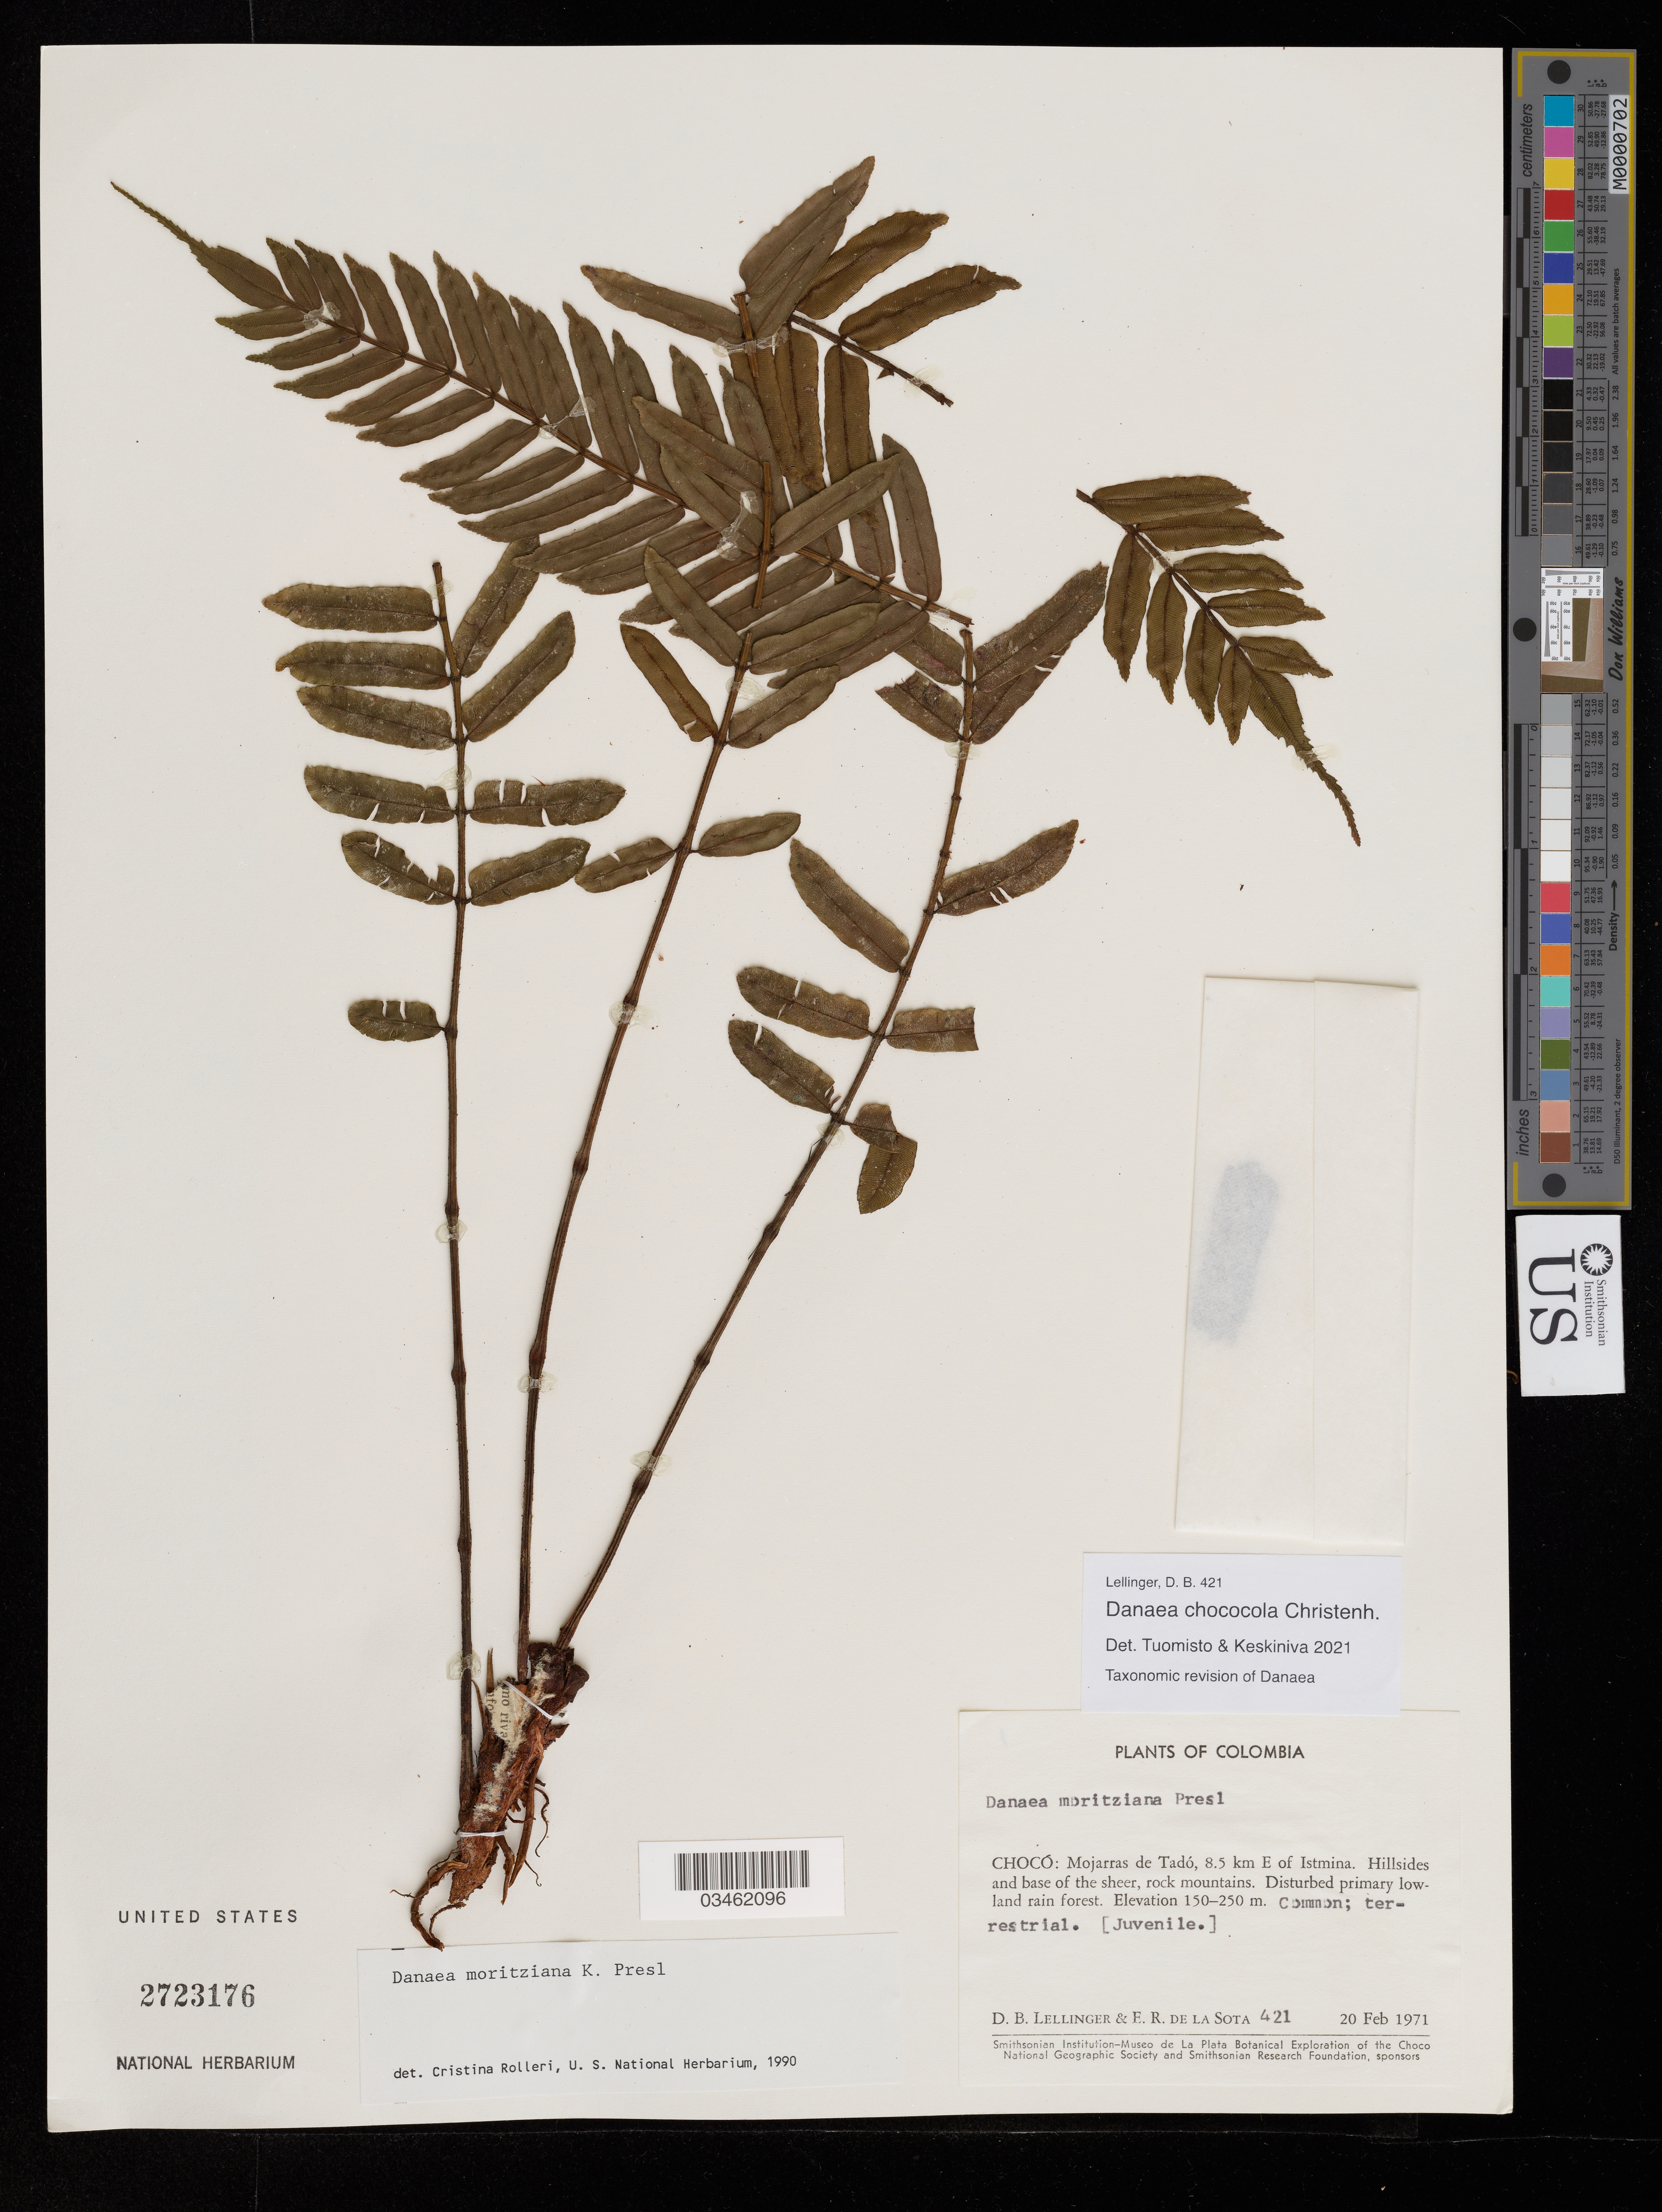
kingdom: Plantae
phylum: Tracheophyta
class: Polypodiopsida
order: Marattiales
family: Marattiaceae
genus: Danaea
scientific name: Danaea chococola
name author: Christenh.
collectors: D. B. Lellinger & E. R. de la Sota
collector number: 421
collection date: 1971-02-20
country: Colombia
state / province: Chocó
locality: Mojarras de Tadó, 8.5 km E of Istmina. Hillsides and base of sheer, rock mountains.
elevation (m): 150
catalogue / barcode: US 2723176